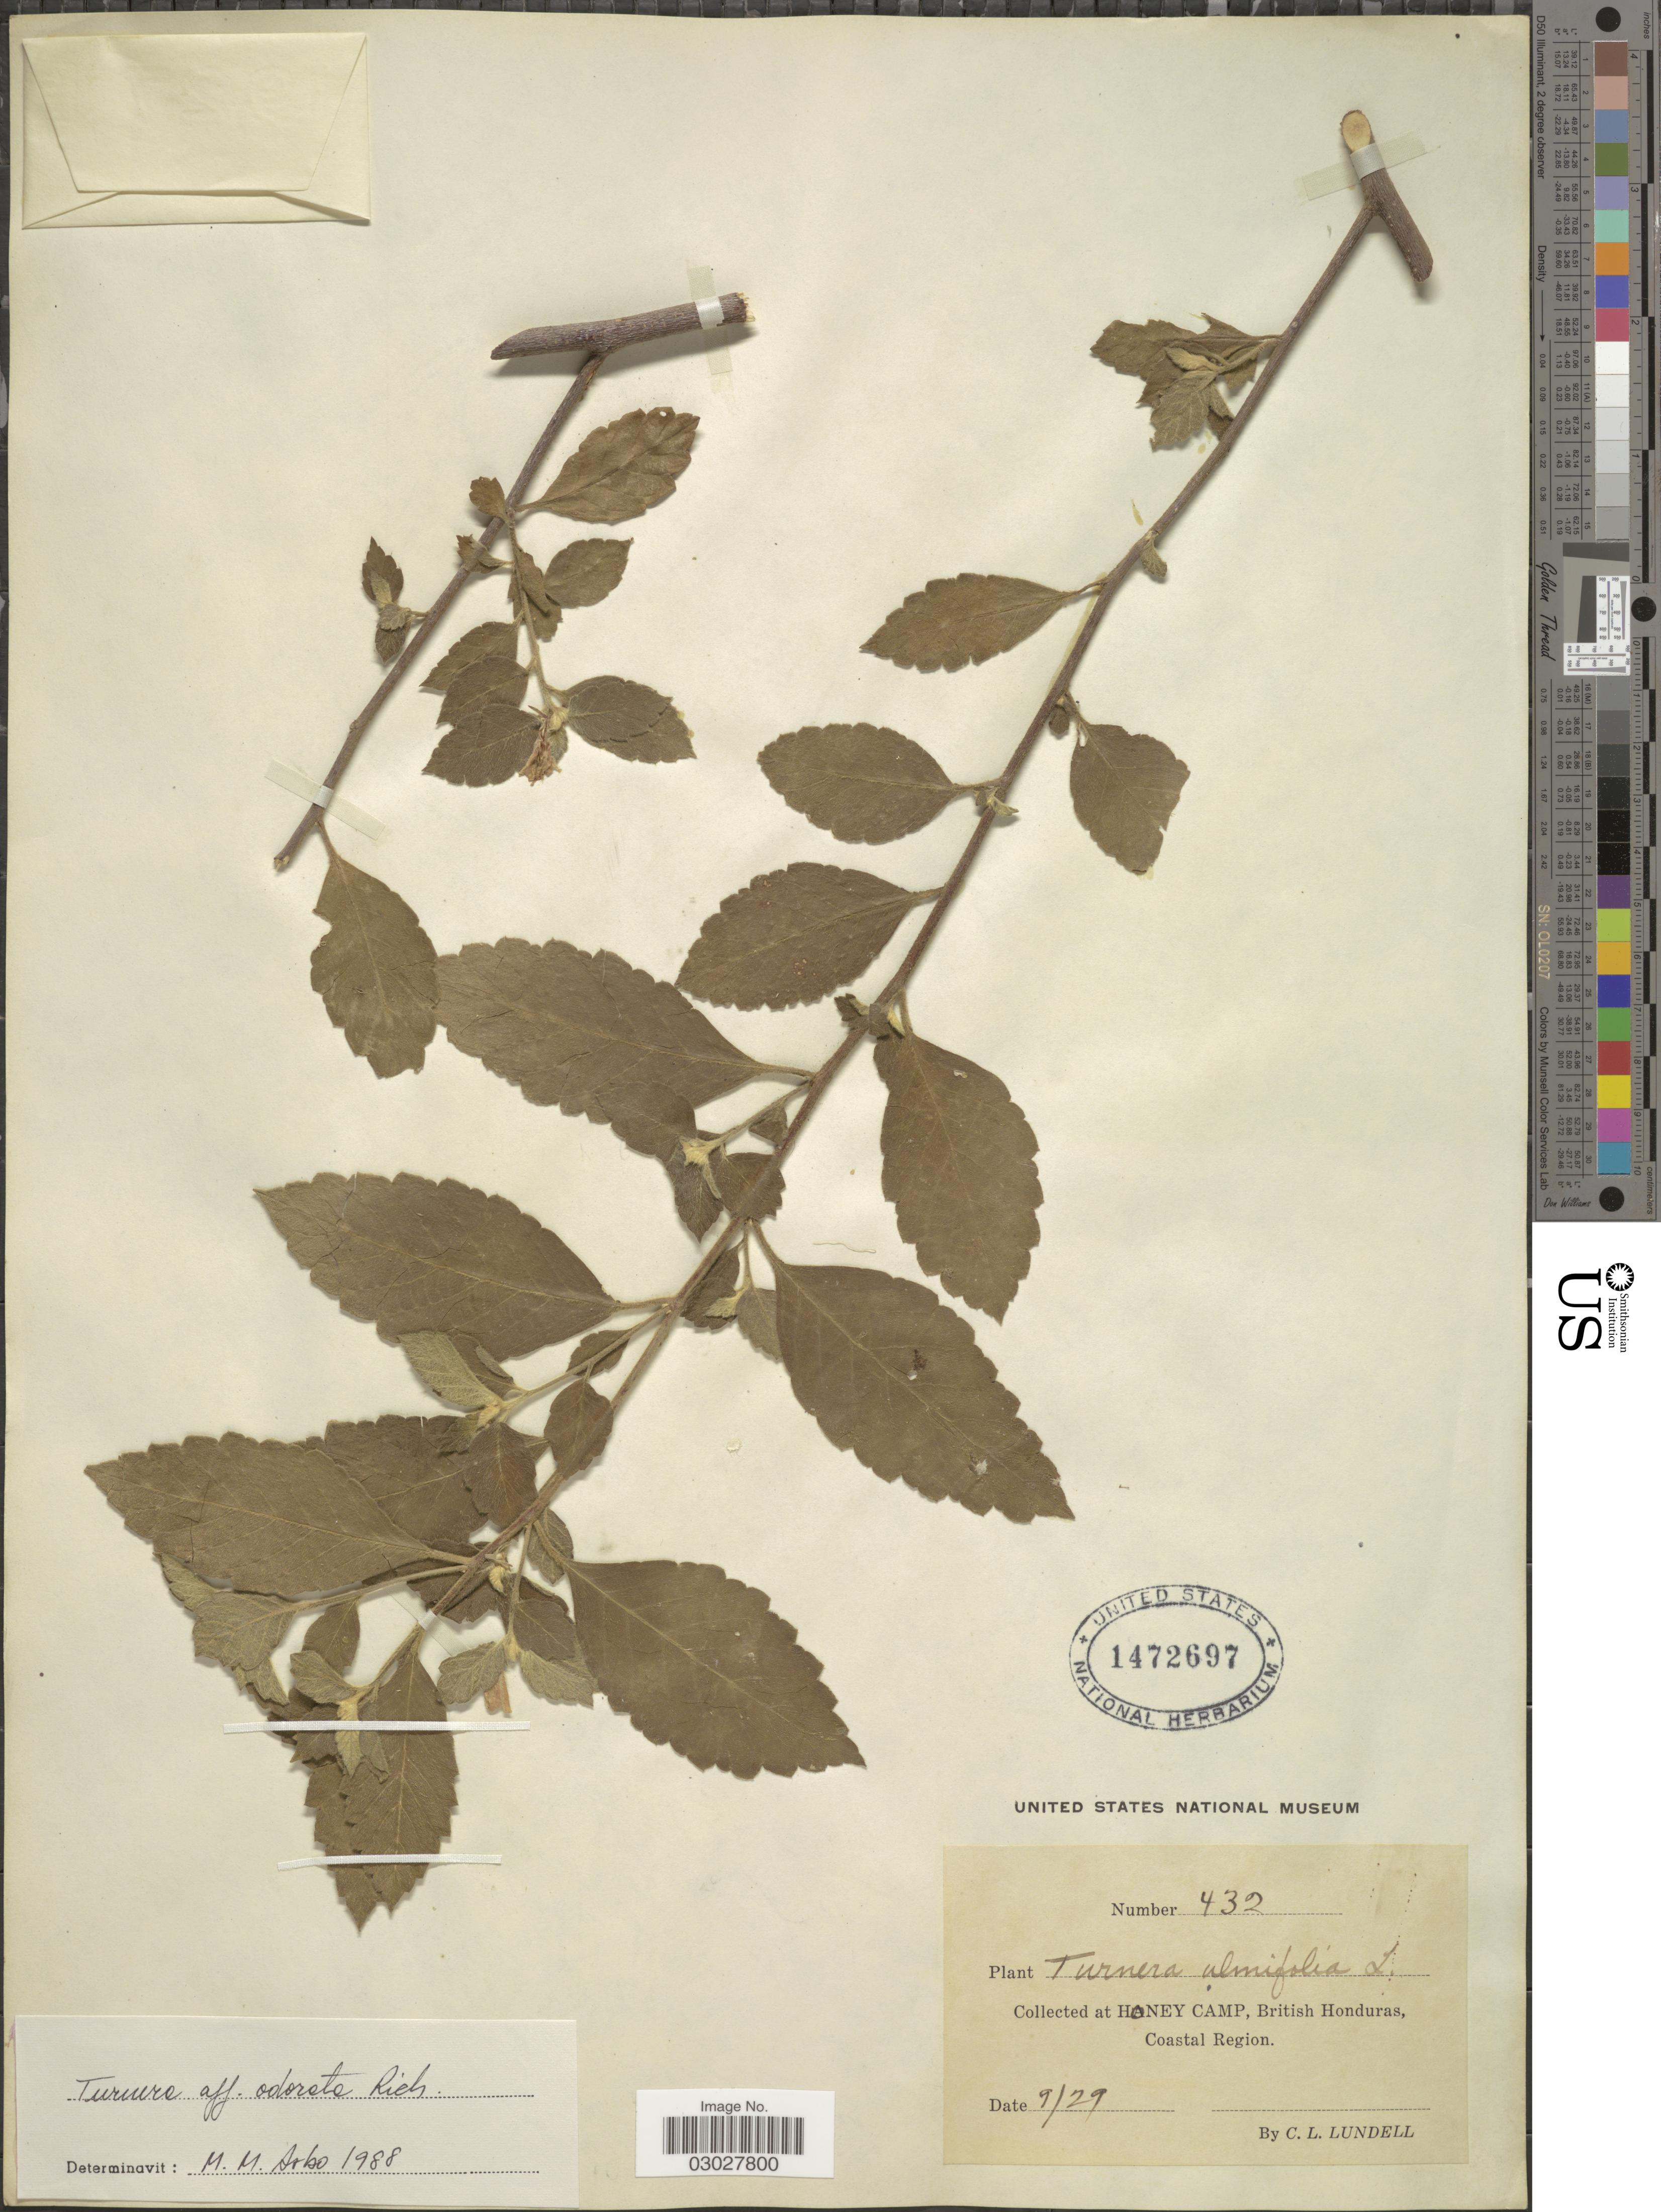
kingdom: Plantae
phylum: Tracheophyta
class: Magnoliopsida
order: Malpighiales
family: Turneraceae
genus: Turnera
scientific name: Turnera odorata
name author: Rich.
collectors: C. L. Lundell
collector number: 432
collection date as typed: Transcribed d/m/y: /9/29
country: Belize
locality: Honey Camp, British Honduras, Coastal Region.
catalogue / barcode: US 1472697